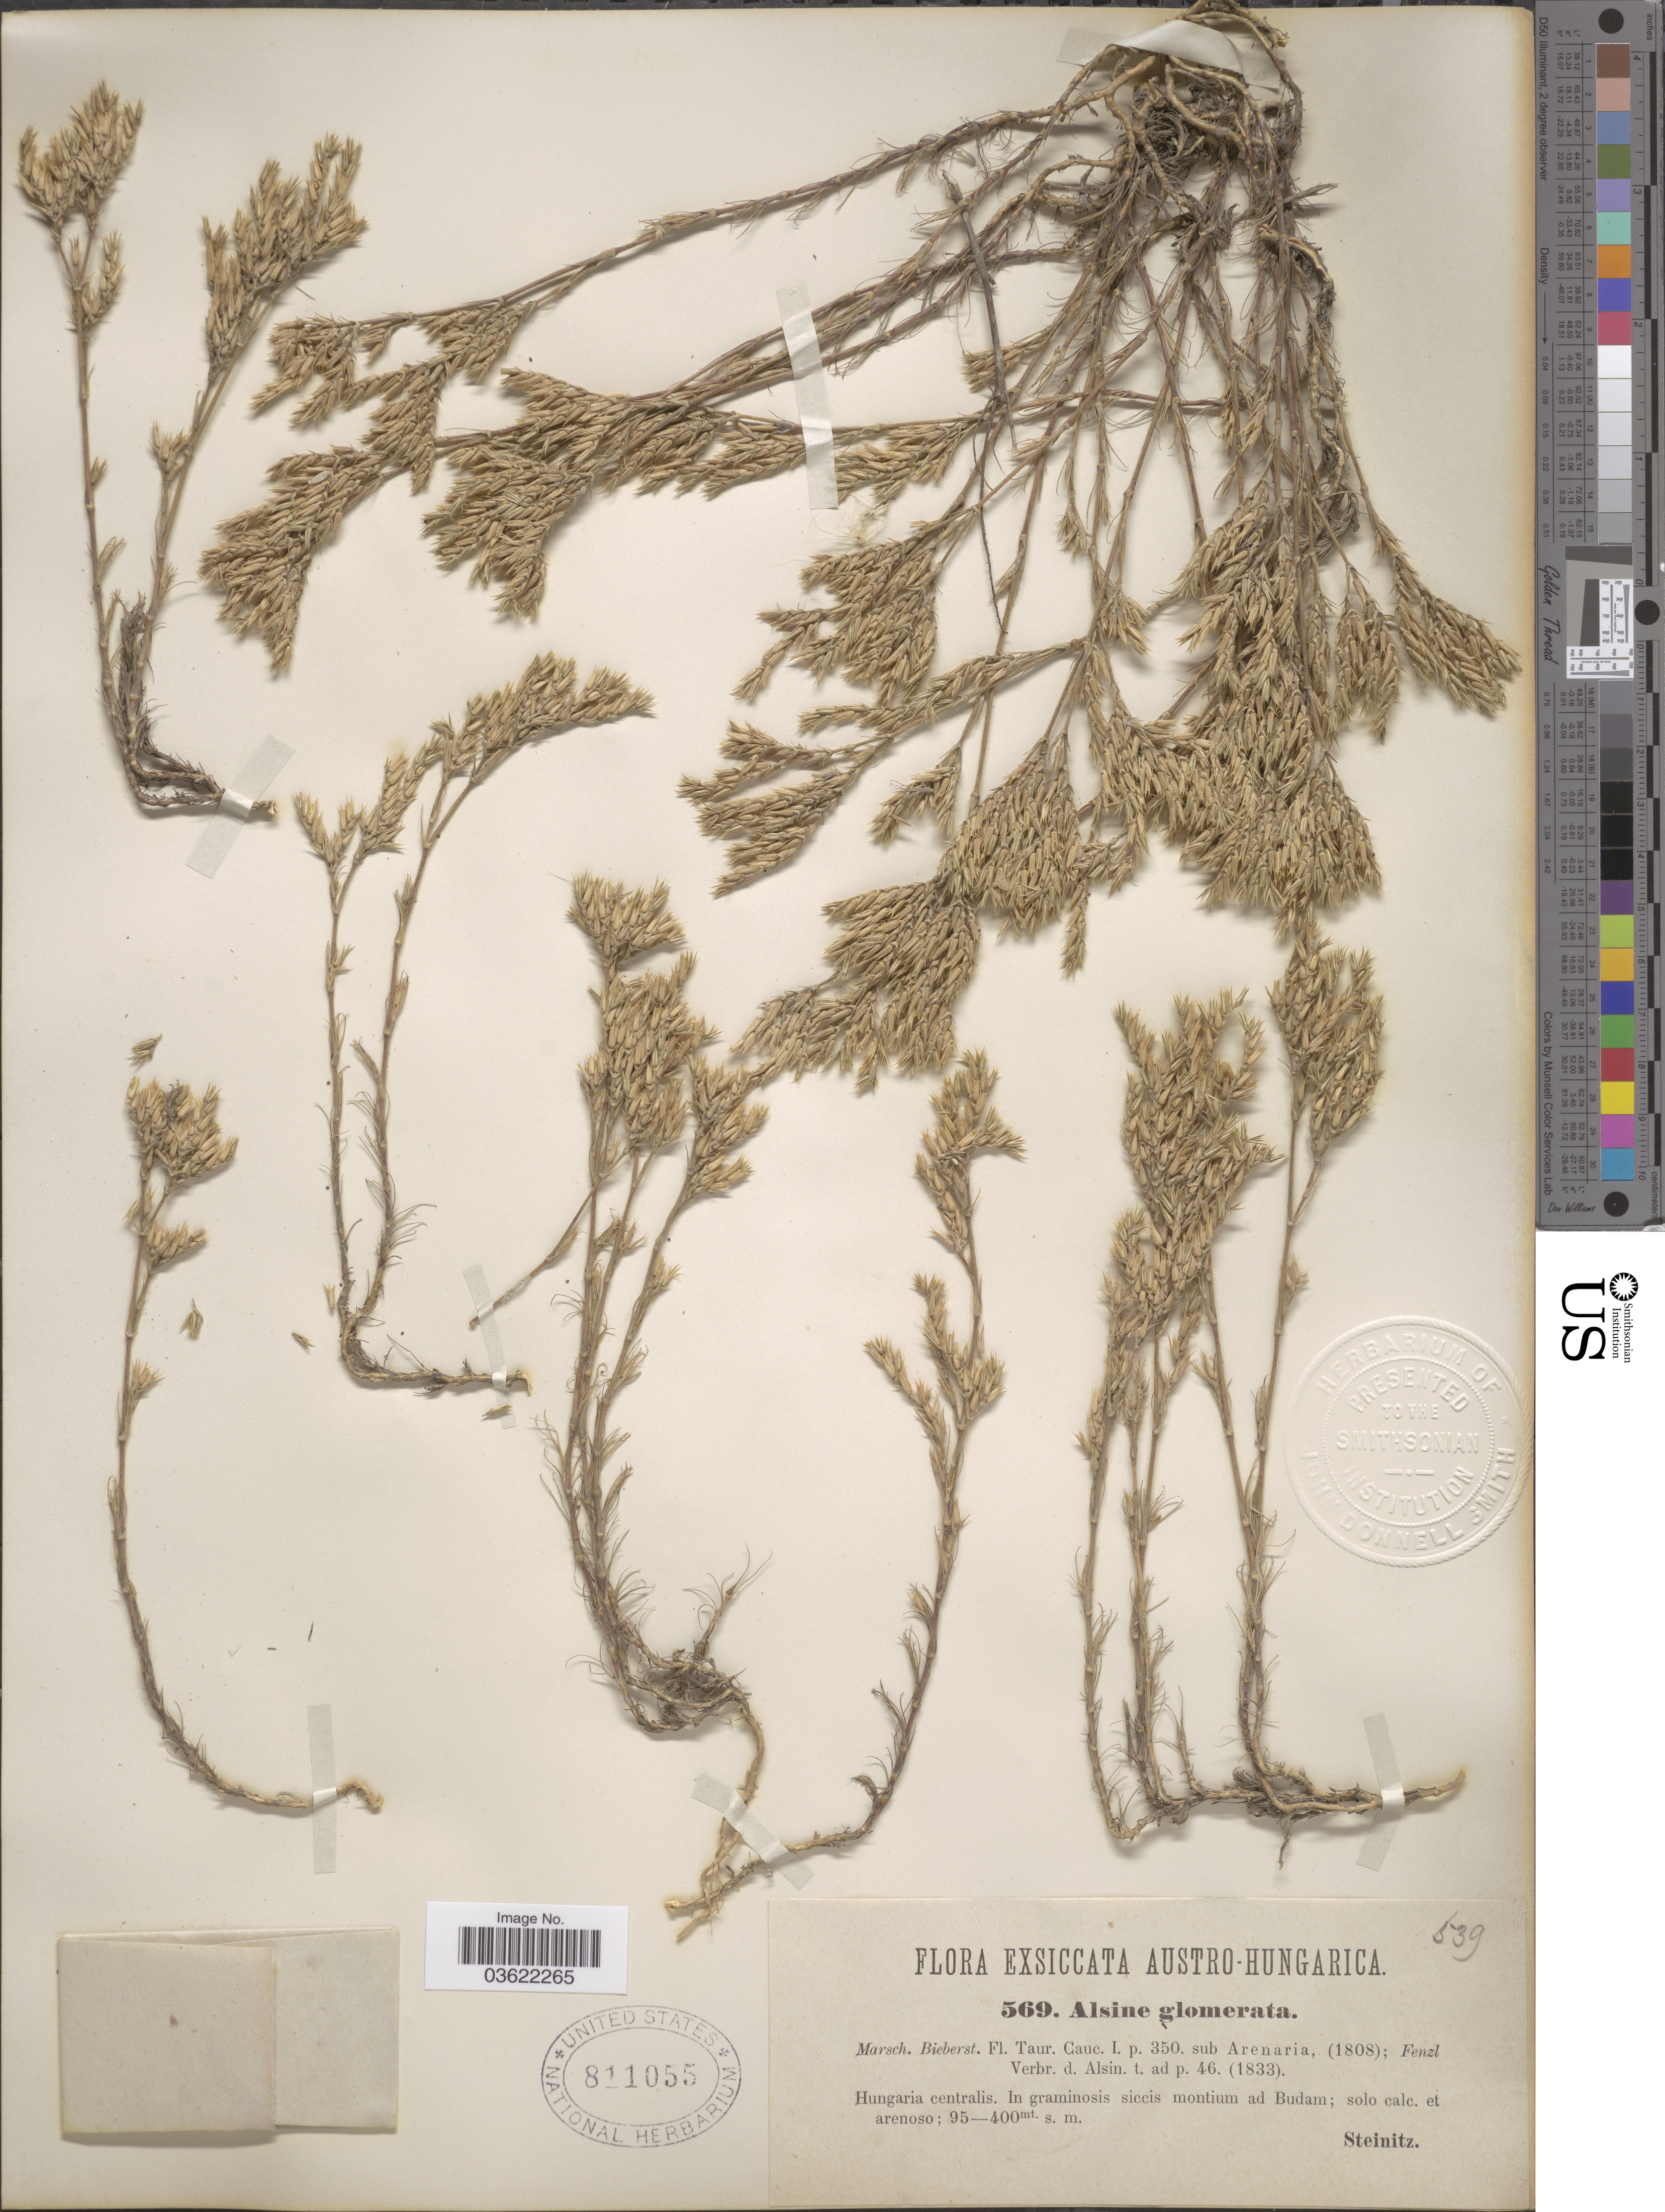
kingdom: Plantae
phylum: Tracheophyta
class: Magnoliopsida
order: Caryophyllales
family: Caryophyllaceae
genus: Arenaria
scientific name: Arenaria glomerata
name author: M. Bieb.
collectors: -. Steinitz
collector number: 569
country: Hungary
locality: Austro-Hungarica. Hungaria centralis. In graminosis siccis montium ad Budam.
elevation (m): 95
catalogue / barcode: US 811055